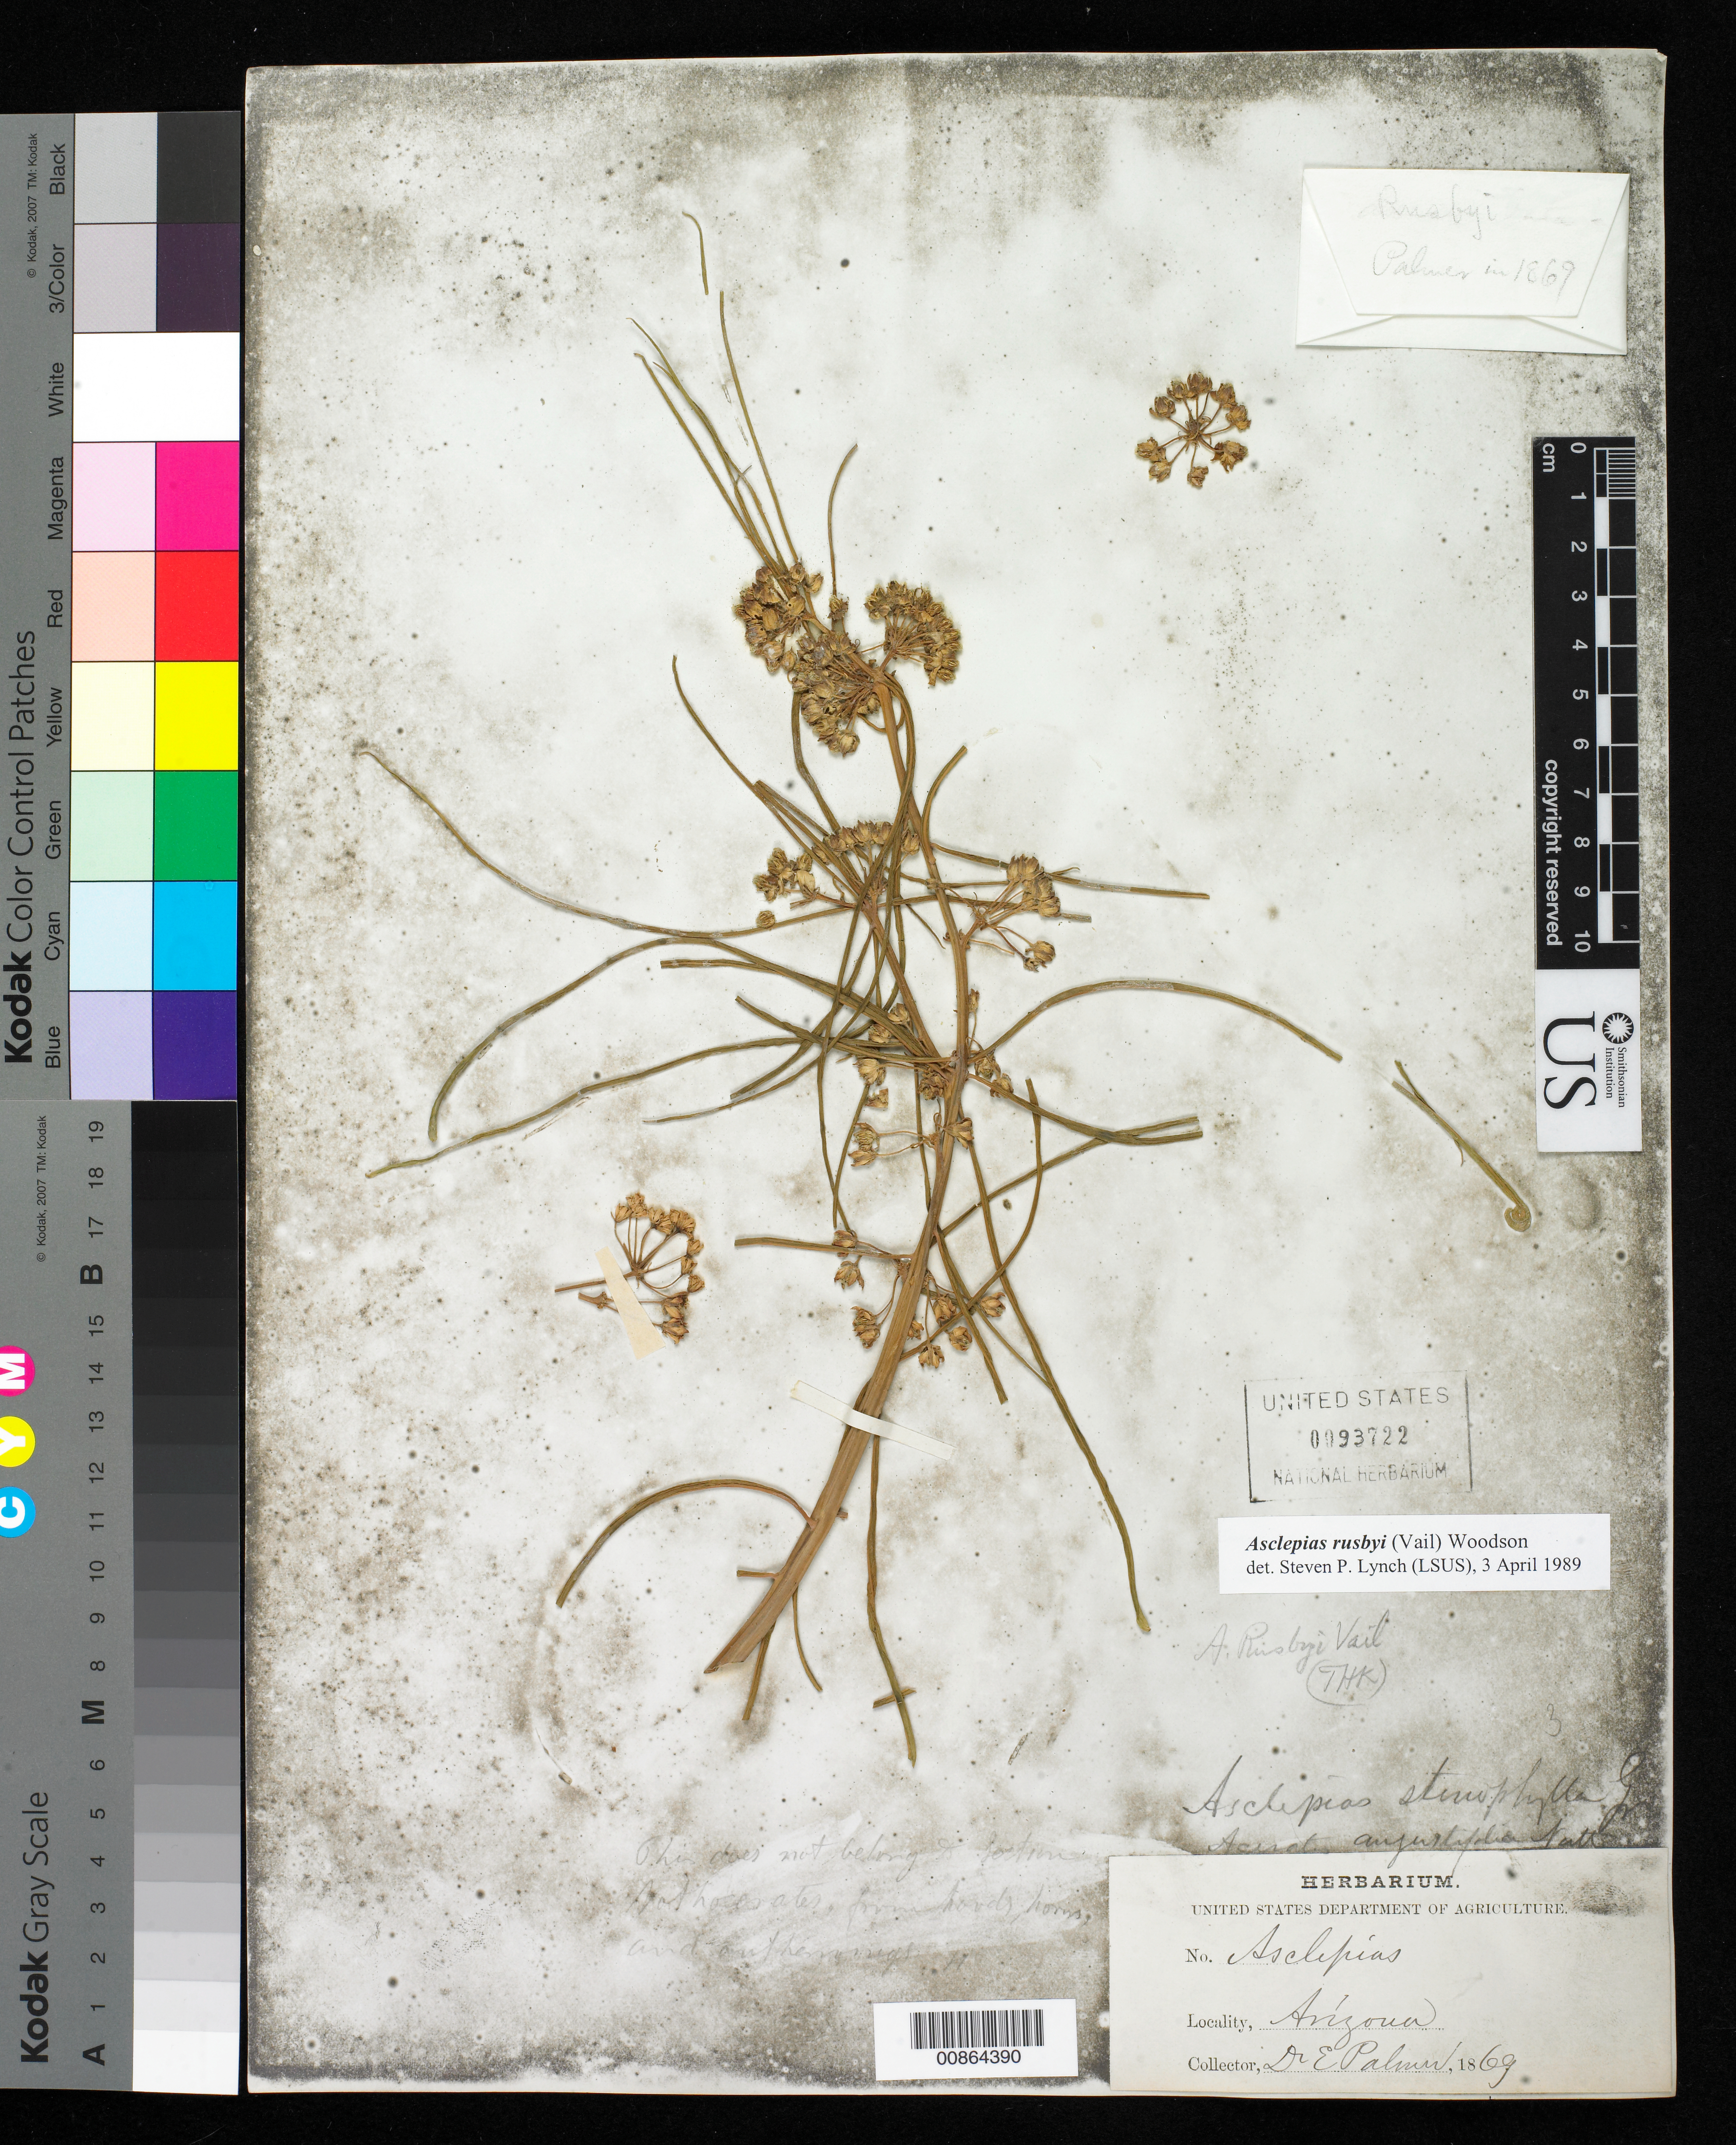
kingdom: Plantae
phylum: Tracheophyta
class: Magnoliopsida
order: Gentianales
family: Apocynaceae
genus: Asclepias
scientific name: Asclepias rusbyi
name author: (Vail) Woodson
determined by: Lynch, S. P., (LSUS), Louisiana State University-Shreveport Herbarium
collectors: E. Palmer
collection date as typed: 1869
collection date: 1869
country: United States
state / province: Arizona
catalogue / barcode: US 93722